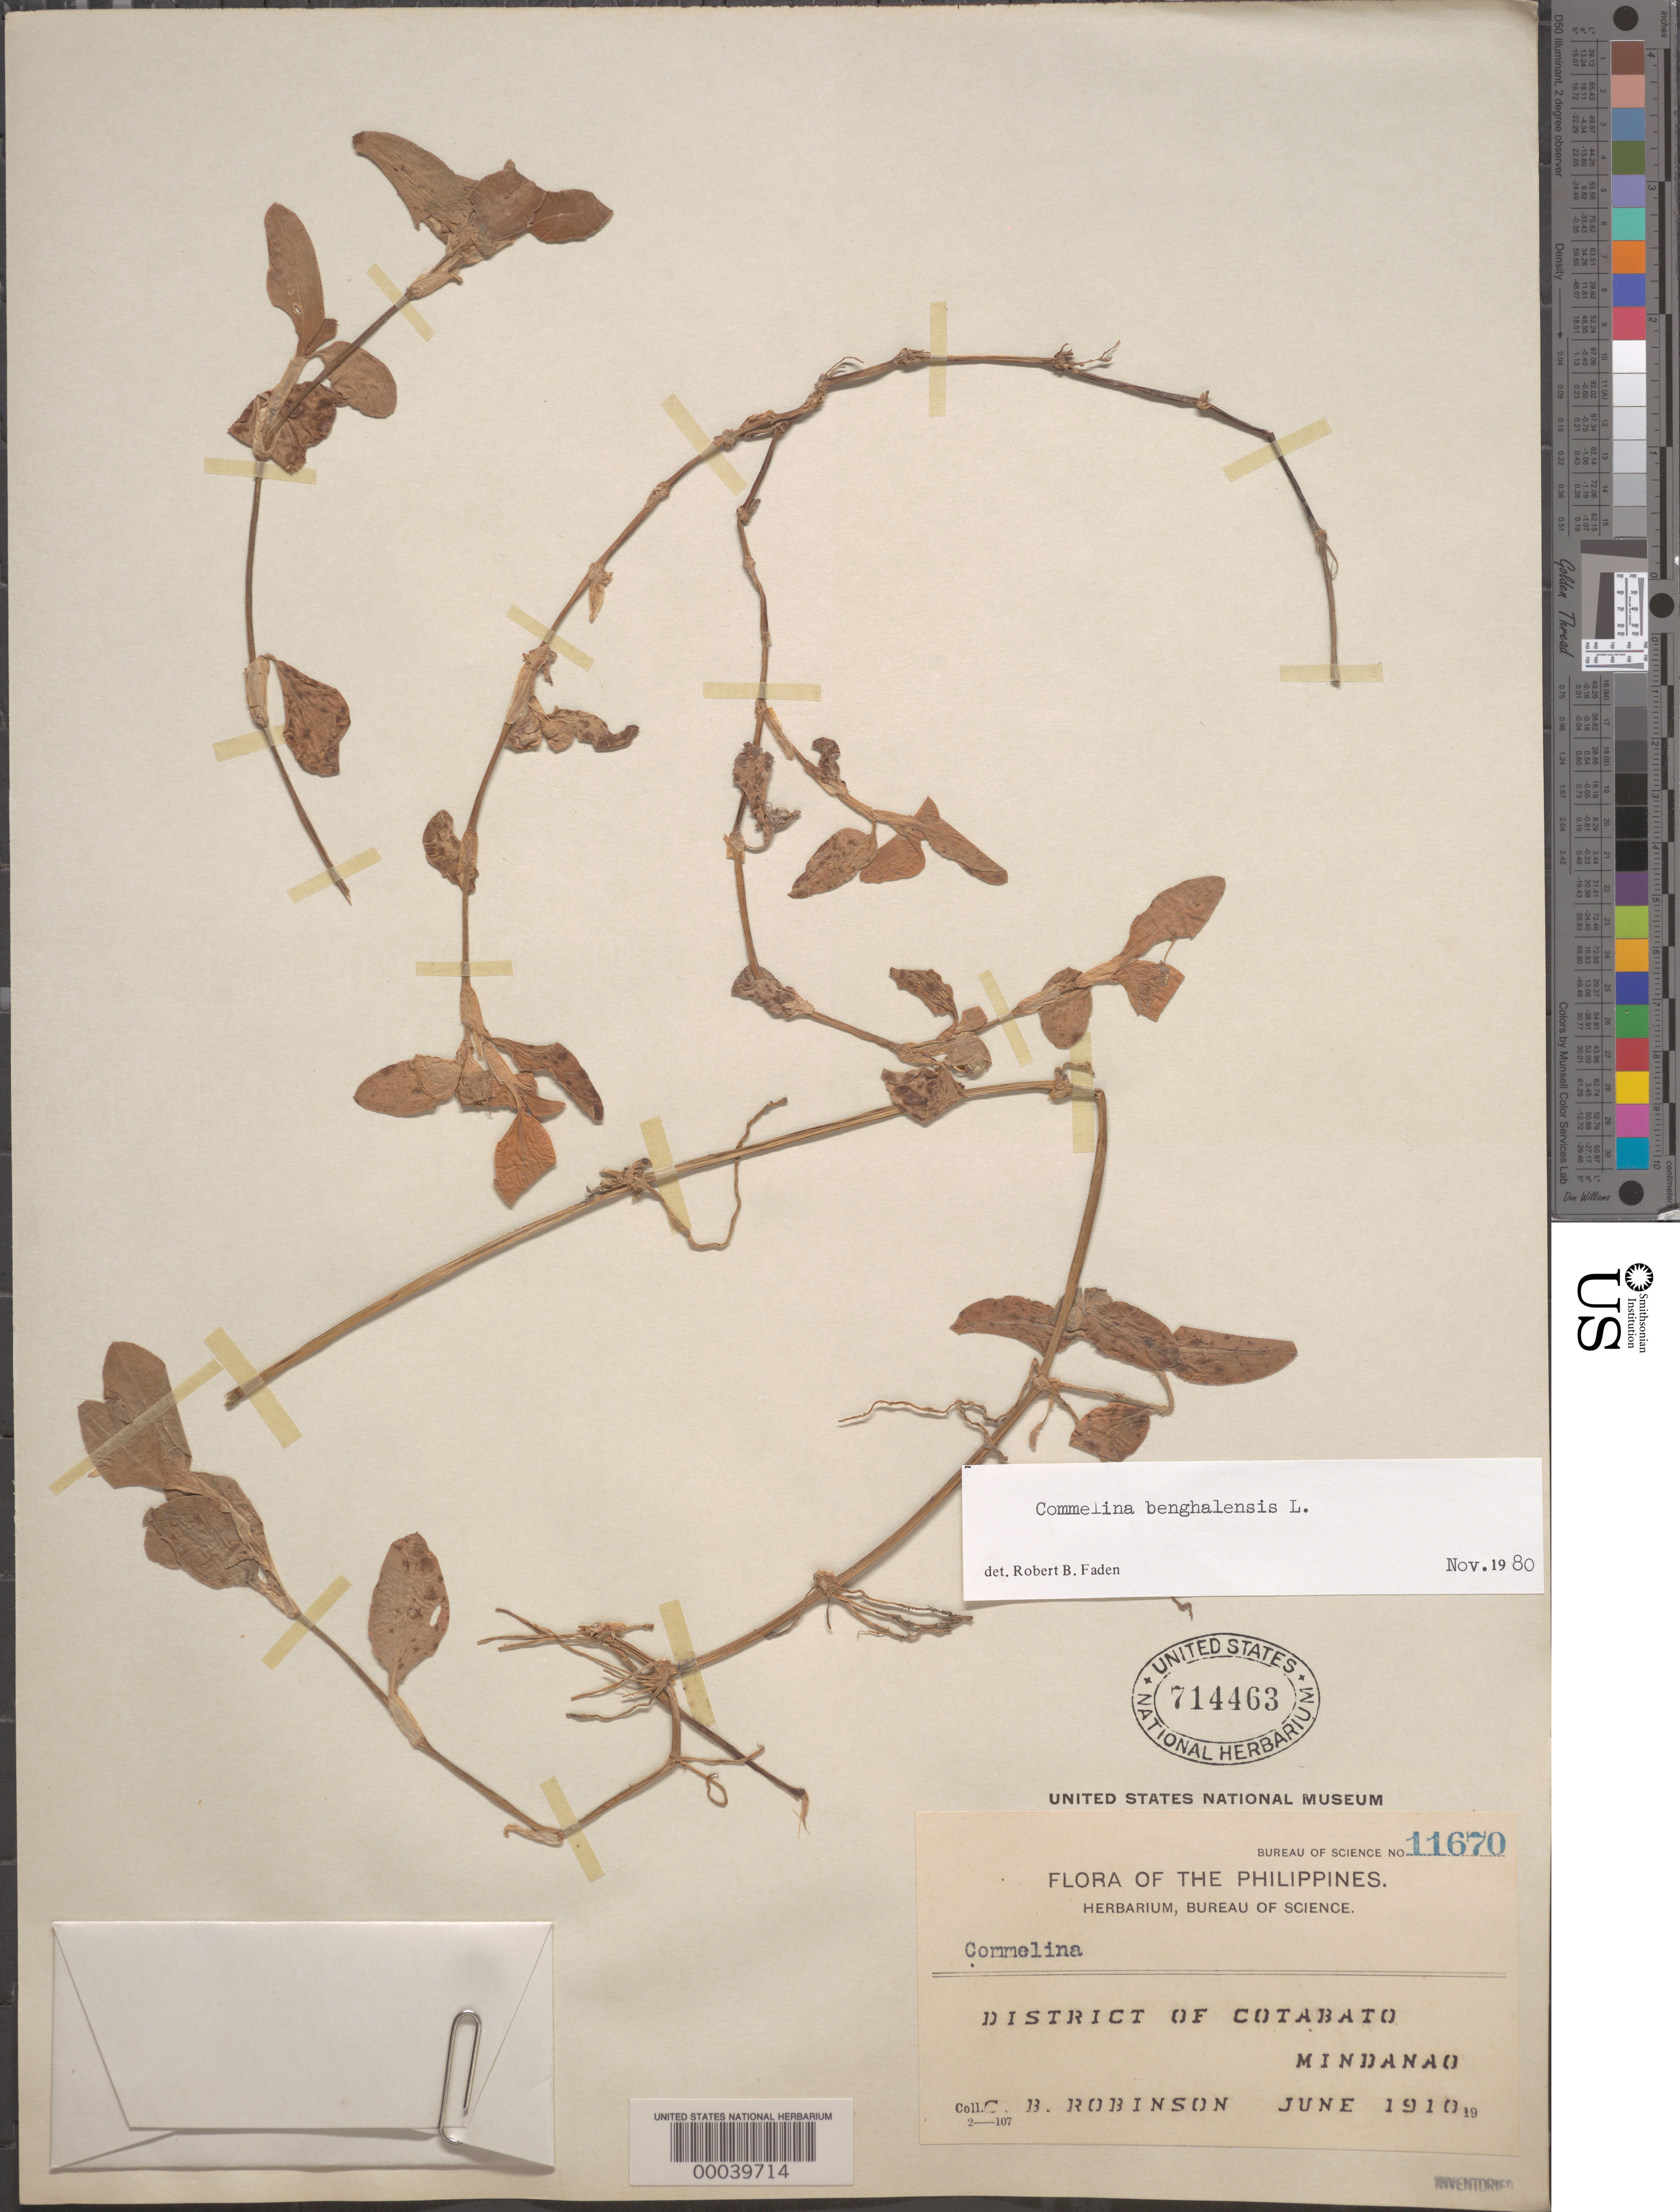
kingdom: Plantae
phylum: Tracheophyta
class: Liliopsida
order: Commelinales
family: Commelinaceae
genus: Commelina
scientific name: Commelina benghalensis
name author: L.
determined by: Faden, Robert B., (US), Smithsonian Institution - National Museum of Natural History (UNITED STATES)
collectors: B. L. Robinson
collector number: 11670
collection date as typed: Jun 1910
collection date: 1910-06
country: Philippines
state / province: Soccsksargen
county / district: North Cotabato / South Cotabato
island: Mindanao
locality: Mindanao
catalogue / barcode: US 714463